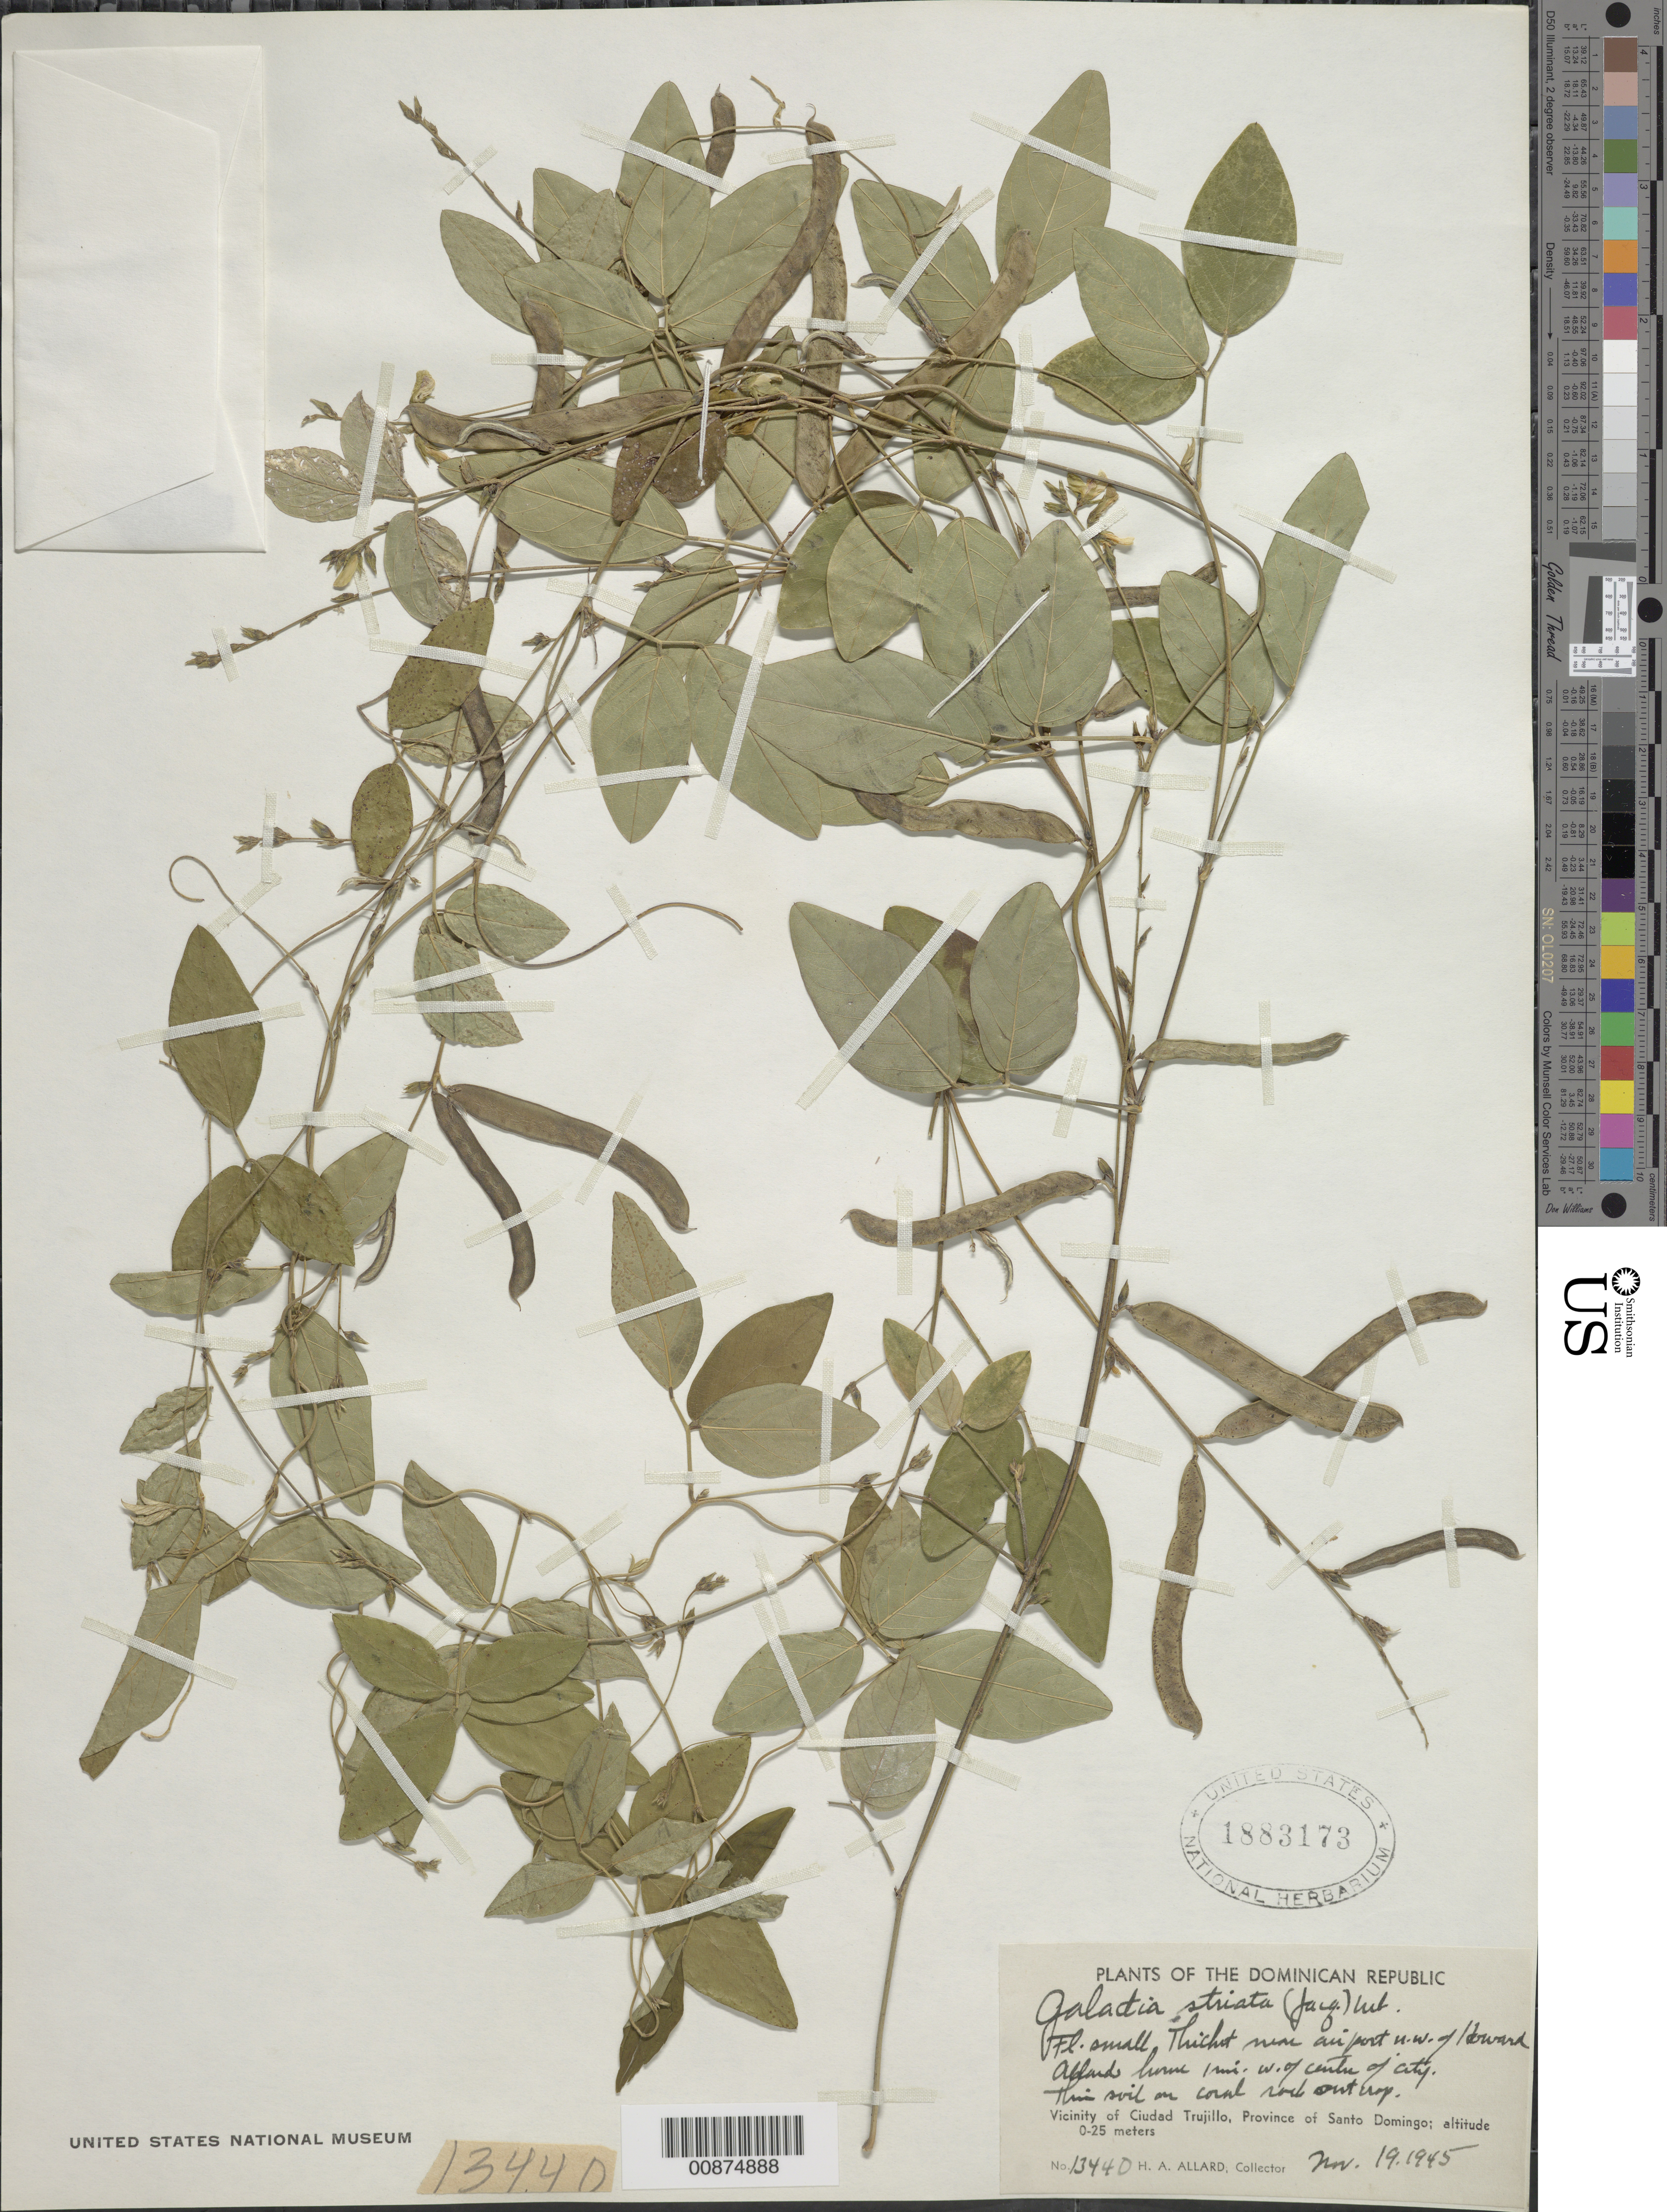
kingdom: Plantae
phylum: Tracheophyta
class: Magnoliopsida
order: Fabales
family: Fabaceae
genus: Galactia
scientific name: Galactia striata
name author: (Jacq.) Urb.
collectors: H. A. Allard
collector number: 13440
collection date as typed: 19 Nov 1945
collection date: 1945-11-19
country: Dominican Republic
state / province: Distrito Nacional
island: Hispaniola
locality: Vicinity of Ciudad Trujillo, Province of Santo Domingo (obsolete). Near airport NW of Howard Allard's home, 1 mi. W of center of city.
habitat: Thicket. Thin soil on coral rock outcrop.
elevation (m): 0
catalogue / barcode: US 1883173